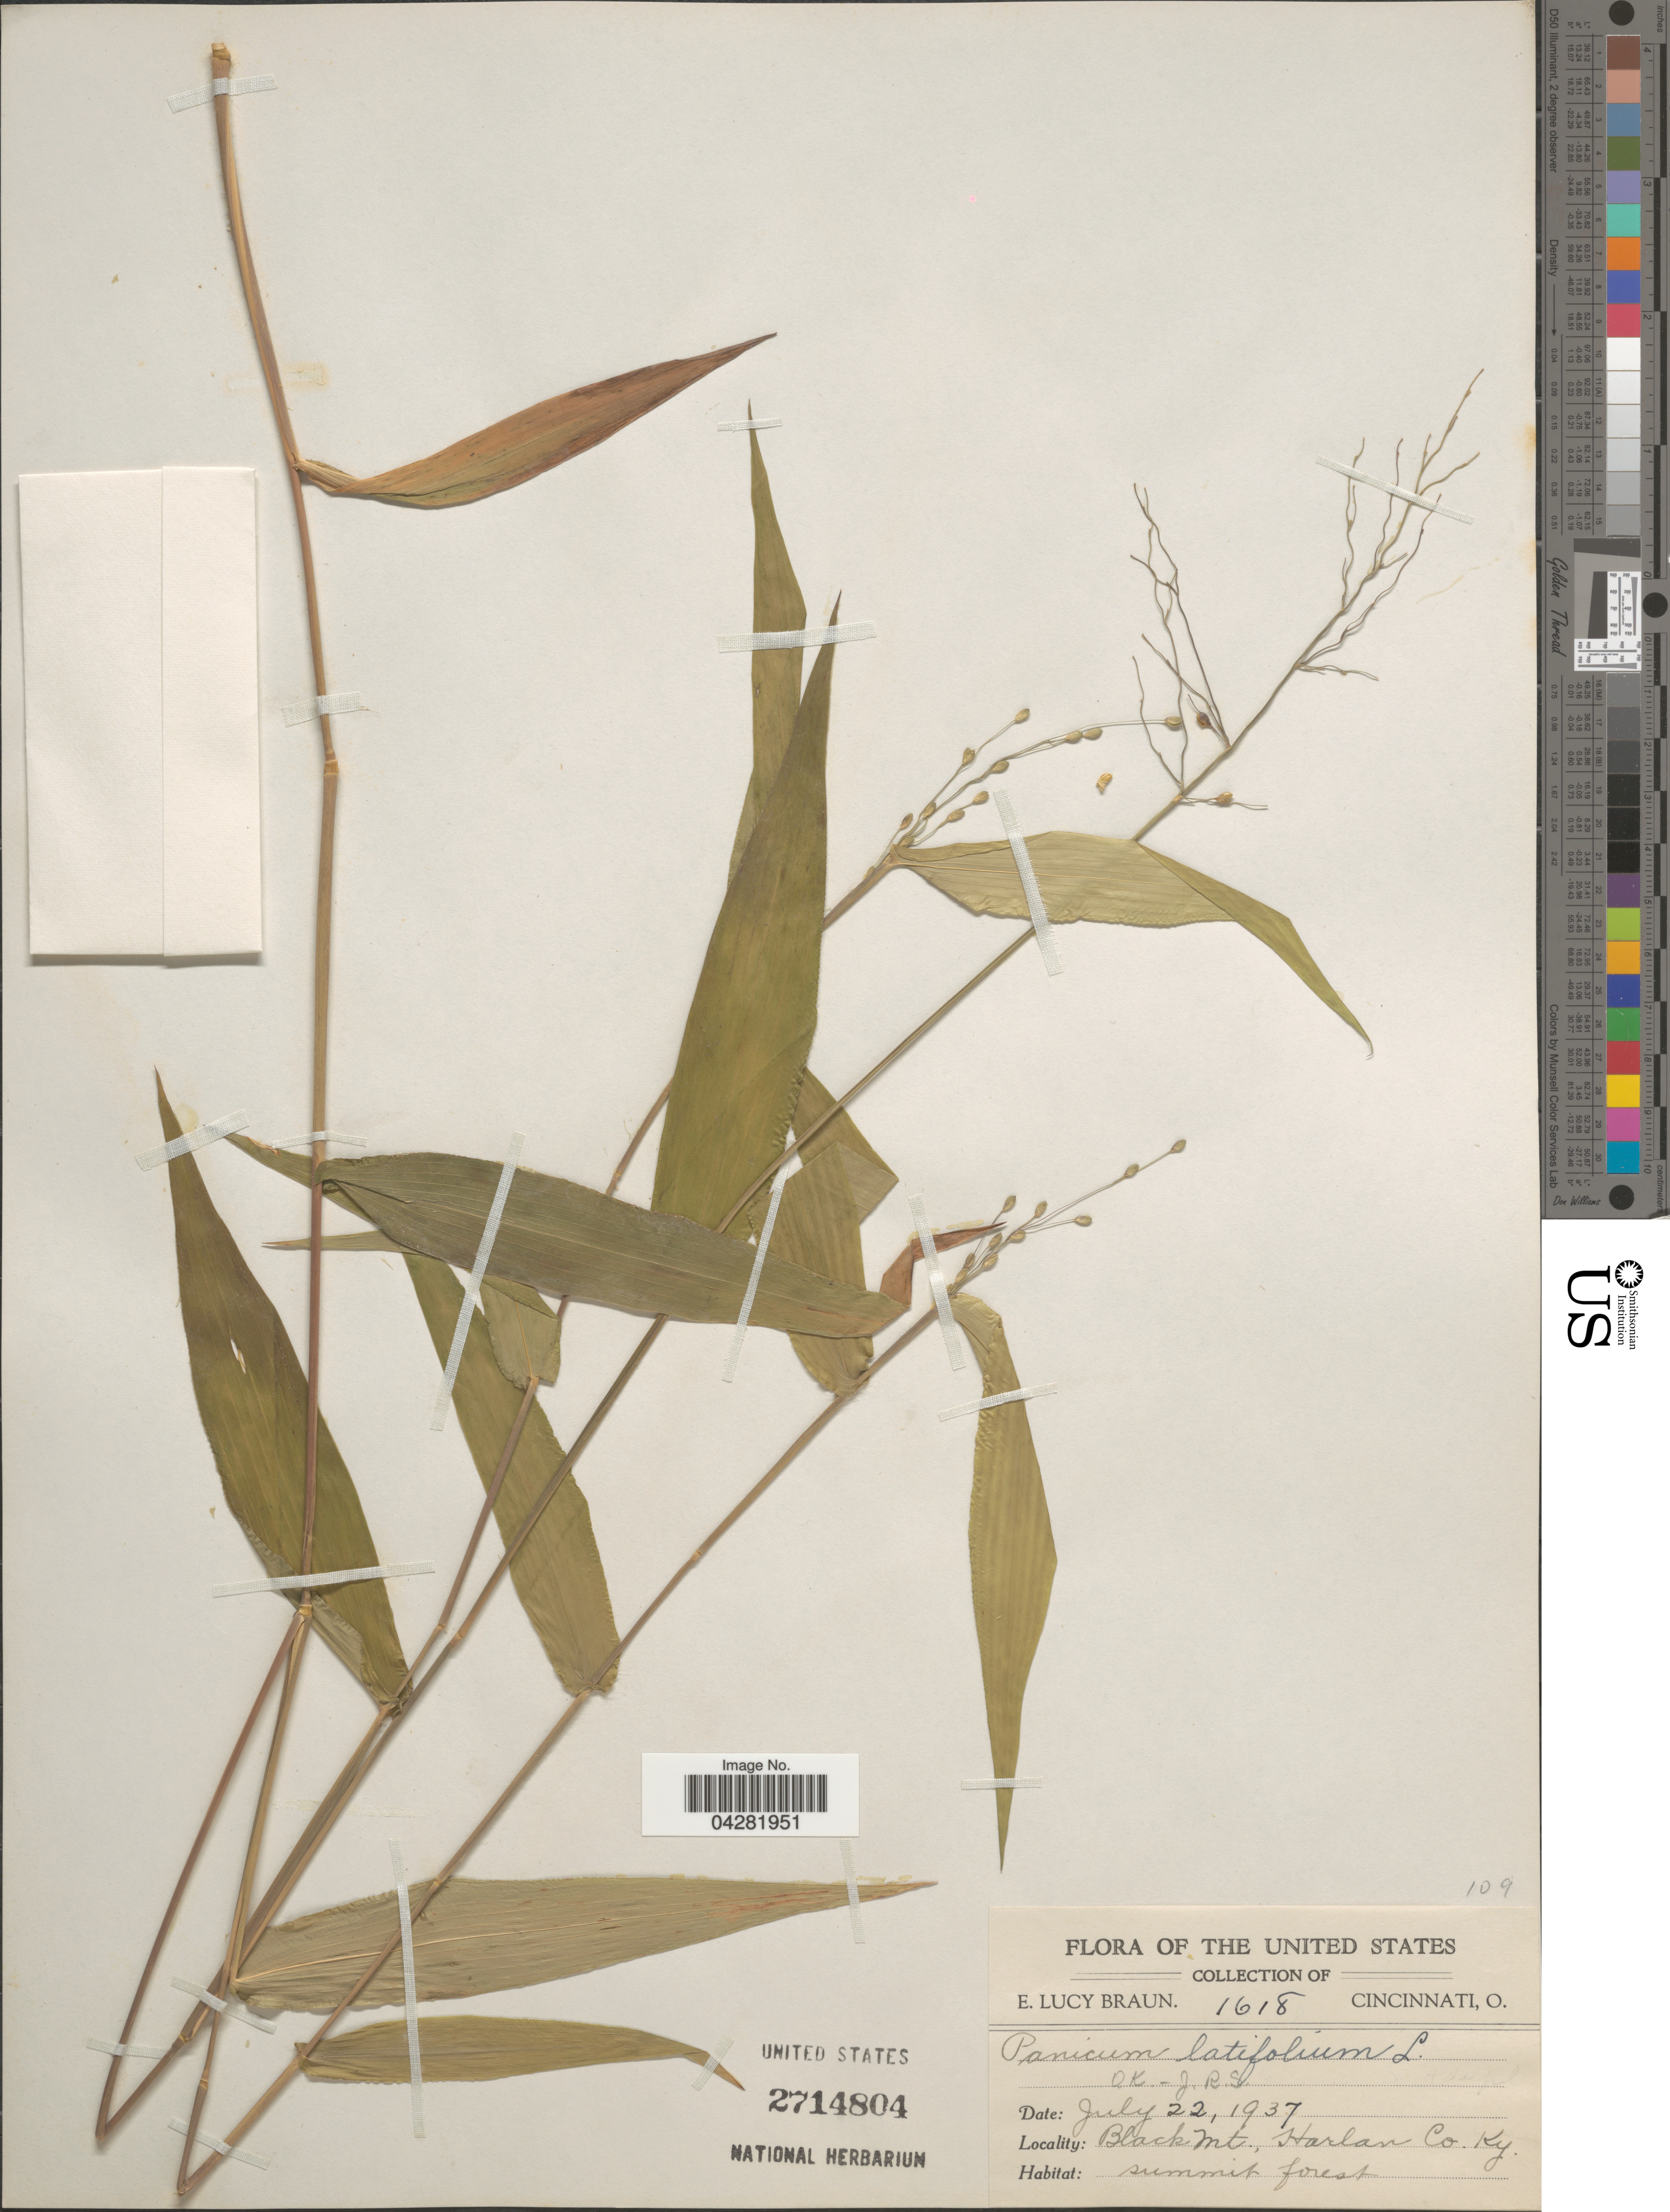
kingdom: Plantae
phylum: Tracheophyta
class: Liliopsida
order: Poales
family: Poaceae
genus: Dichanthelium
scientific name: Dichanthelium latifolium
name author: (L.) Harvill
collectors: E. L. Braun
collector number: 1618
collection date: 1937-07-22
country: United States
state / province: Kentucky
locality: Black Mt., Harlan Co. Summit forest.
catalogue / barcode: US 2714804